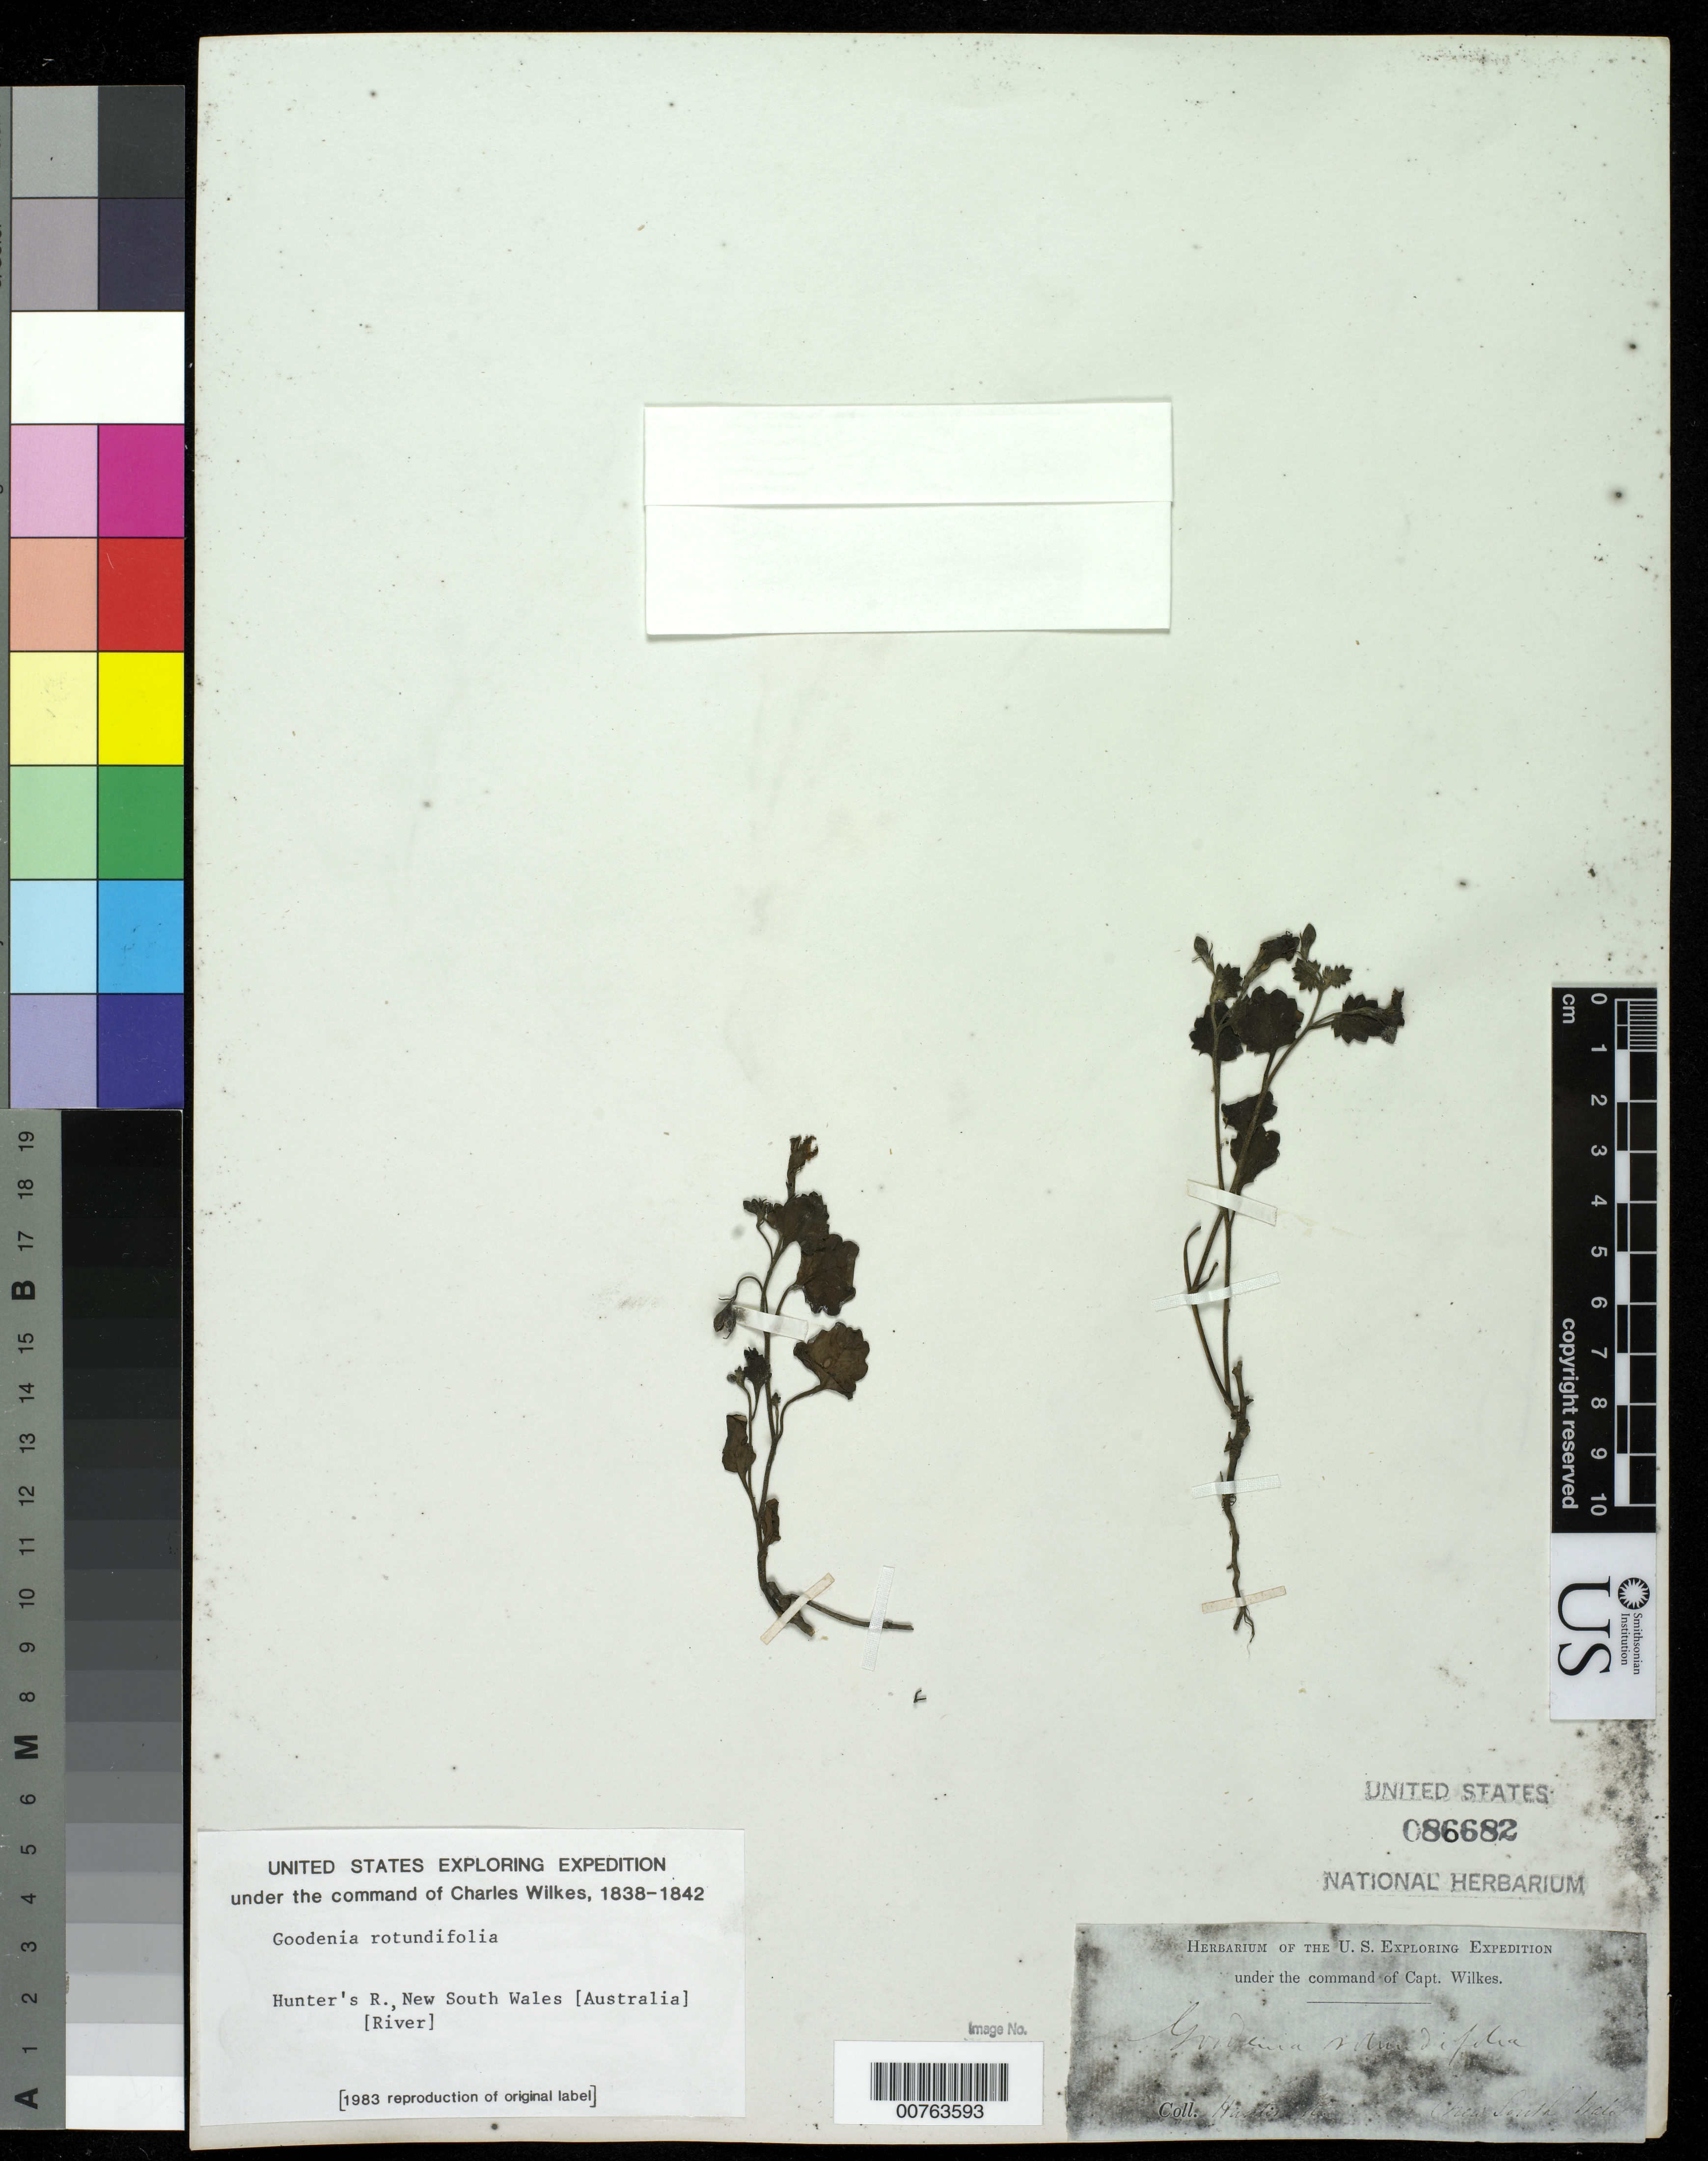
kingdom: Plantae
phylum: Tracheophyta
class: Magnoliopsida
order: Asterales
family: Goodeniaceae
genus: Goodenia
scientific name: Goodenia rotundifolia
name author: R. Br.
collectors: Wilkes Explor. Exped.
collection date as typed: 1838 to -- --- 1842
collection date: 1838/1842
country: Australia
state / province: New South Wales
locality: Hunter River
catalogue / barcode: US 86682